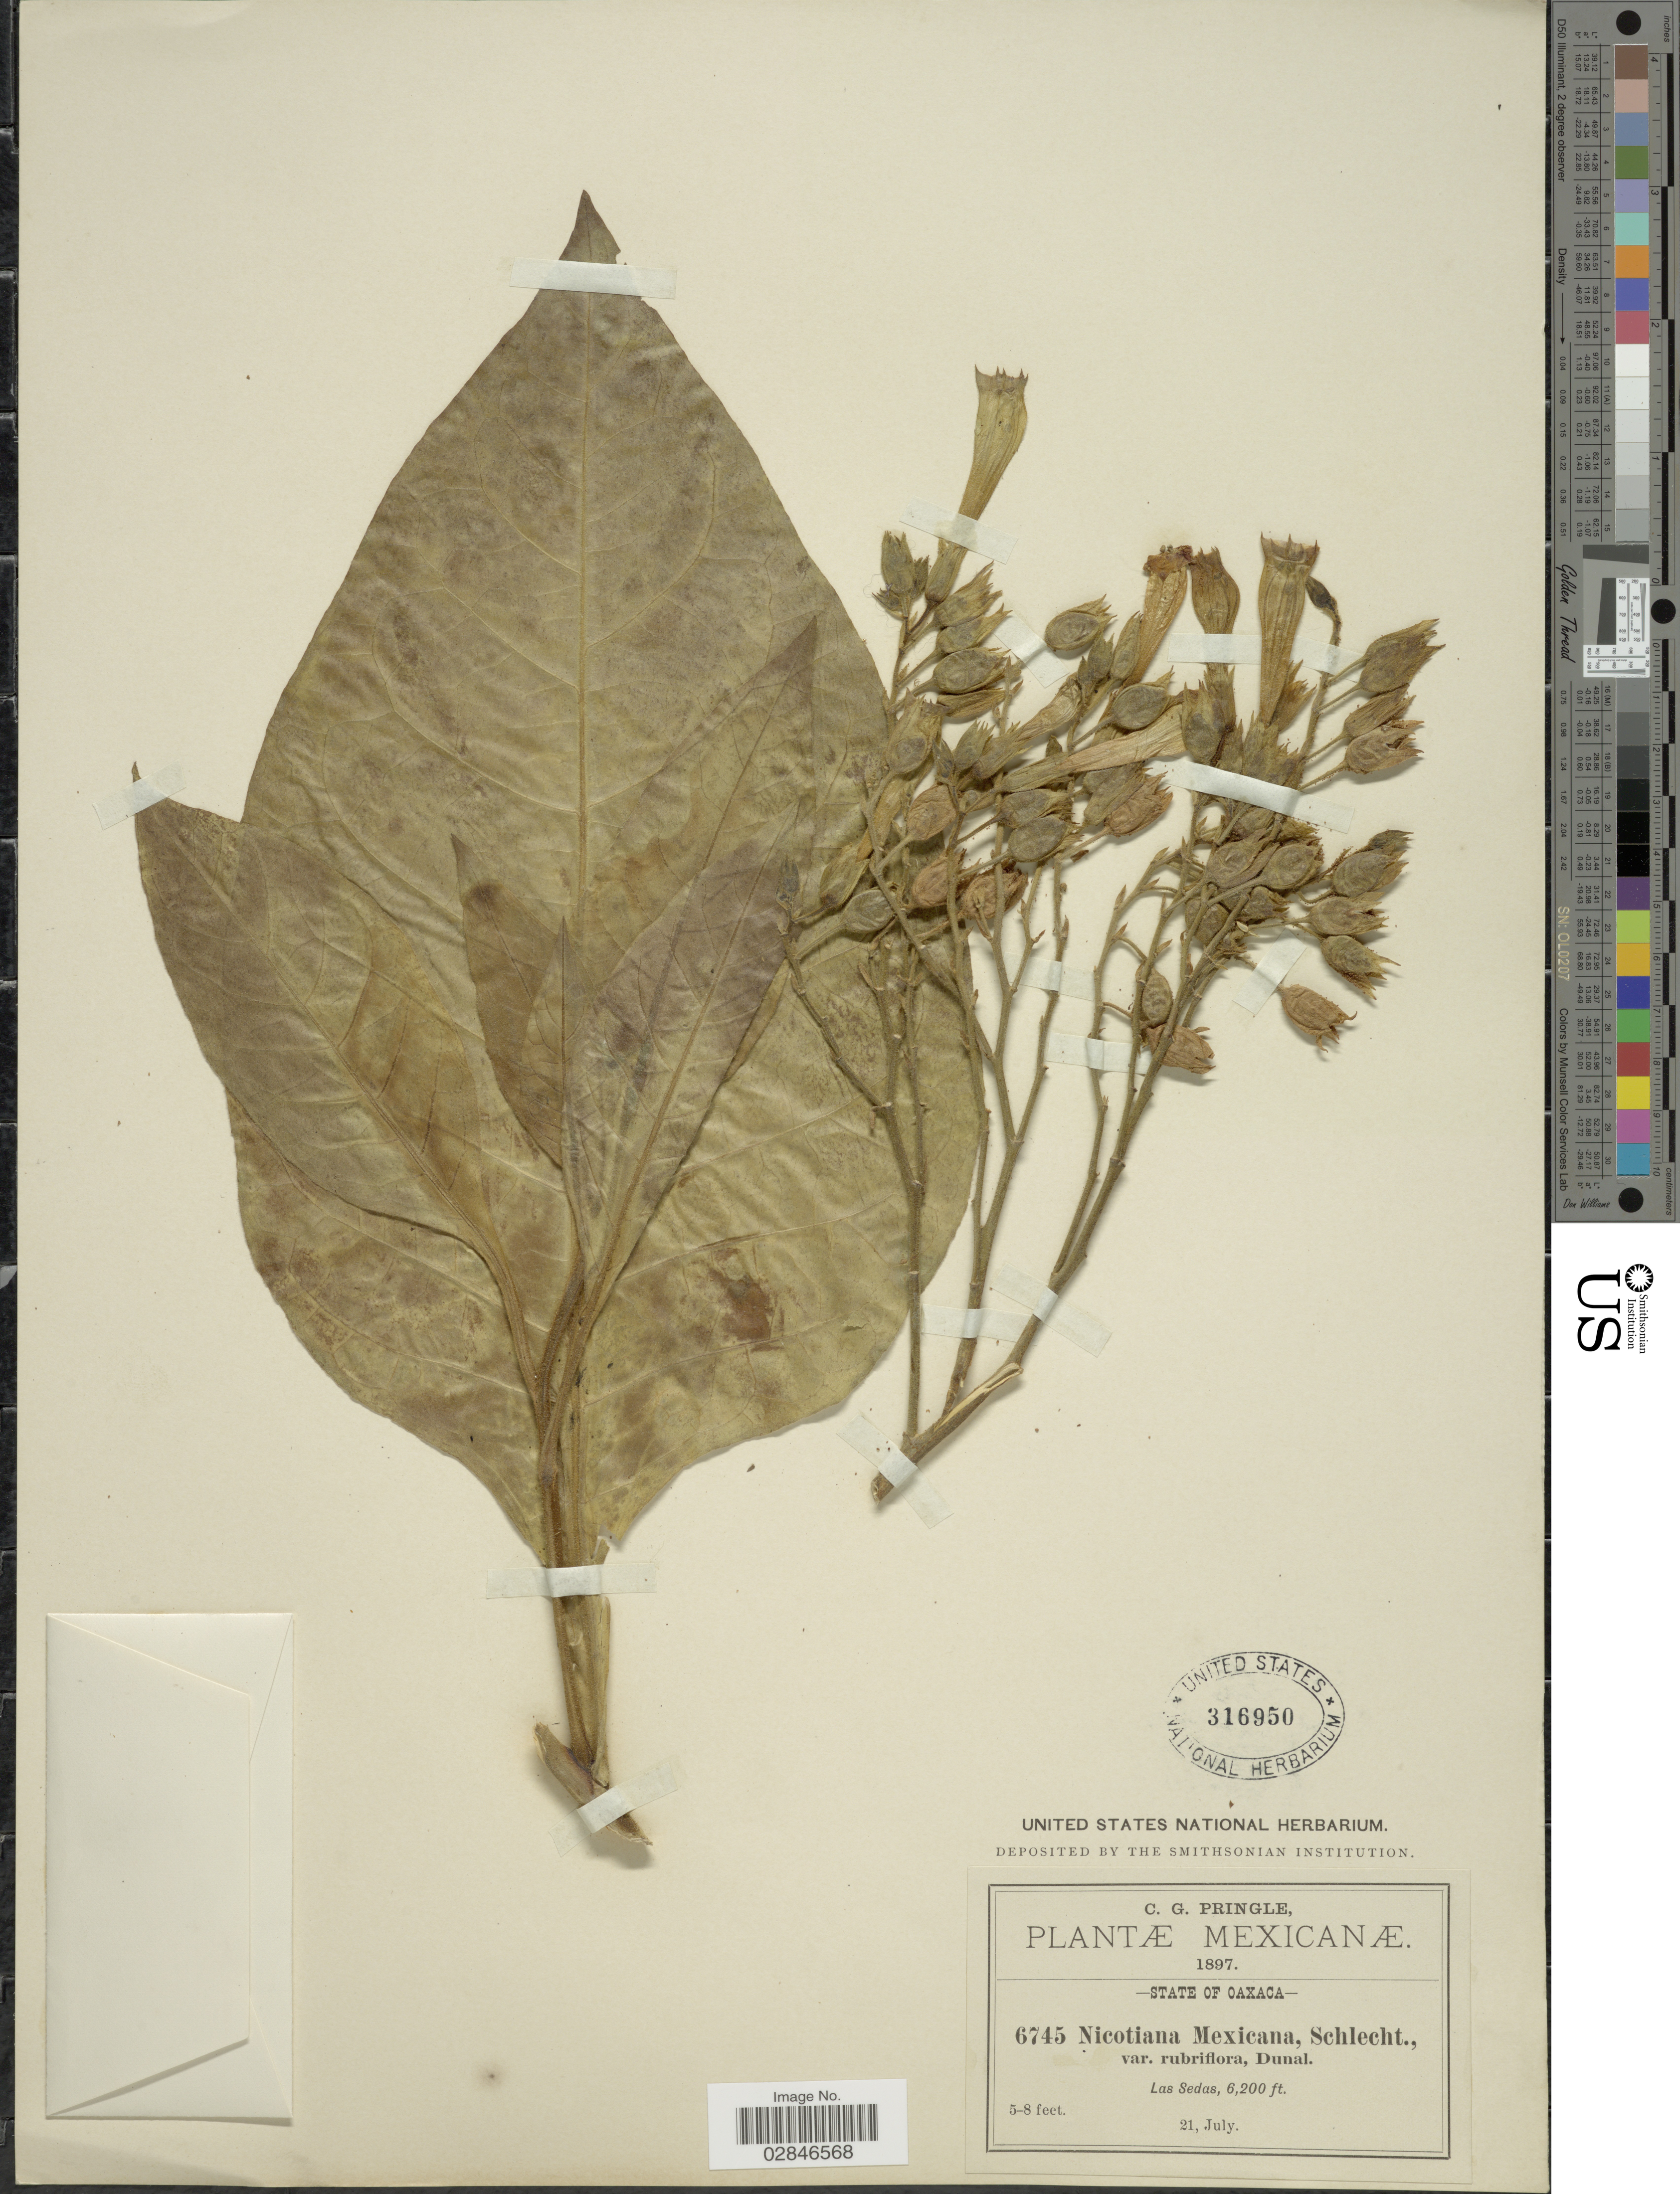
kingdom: Plantae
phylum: Tracheophyta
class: Magnoliopsida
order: Solanales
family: Solanaceae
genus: Nicotiana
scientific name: Nicotiana tabacum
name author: L.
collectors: C. G. Pringle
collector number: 6745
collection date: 1897-07-21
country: Mexico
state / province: Oaxaca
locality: Las Sedas.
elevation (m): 1890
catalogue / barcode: US 316950